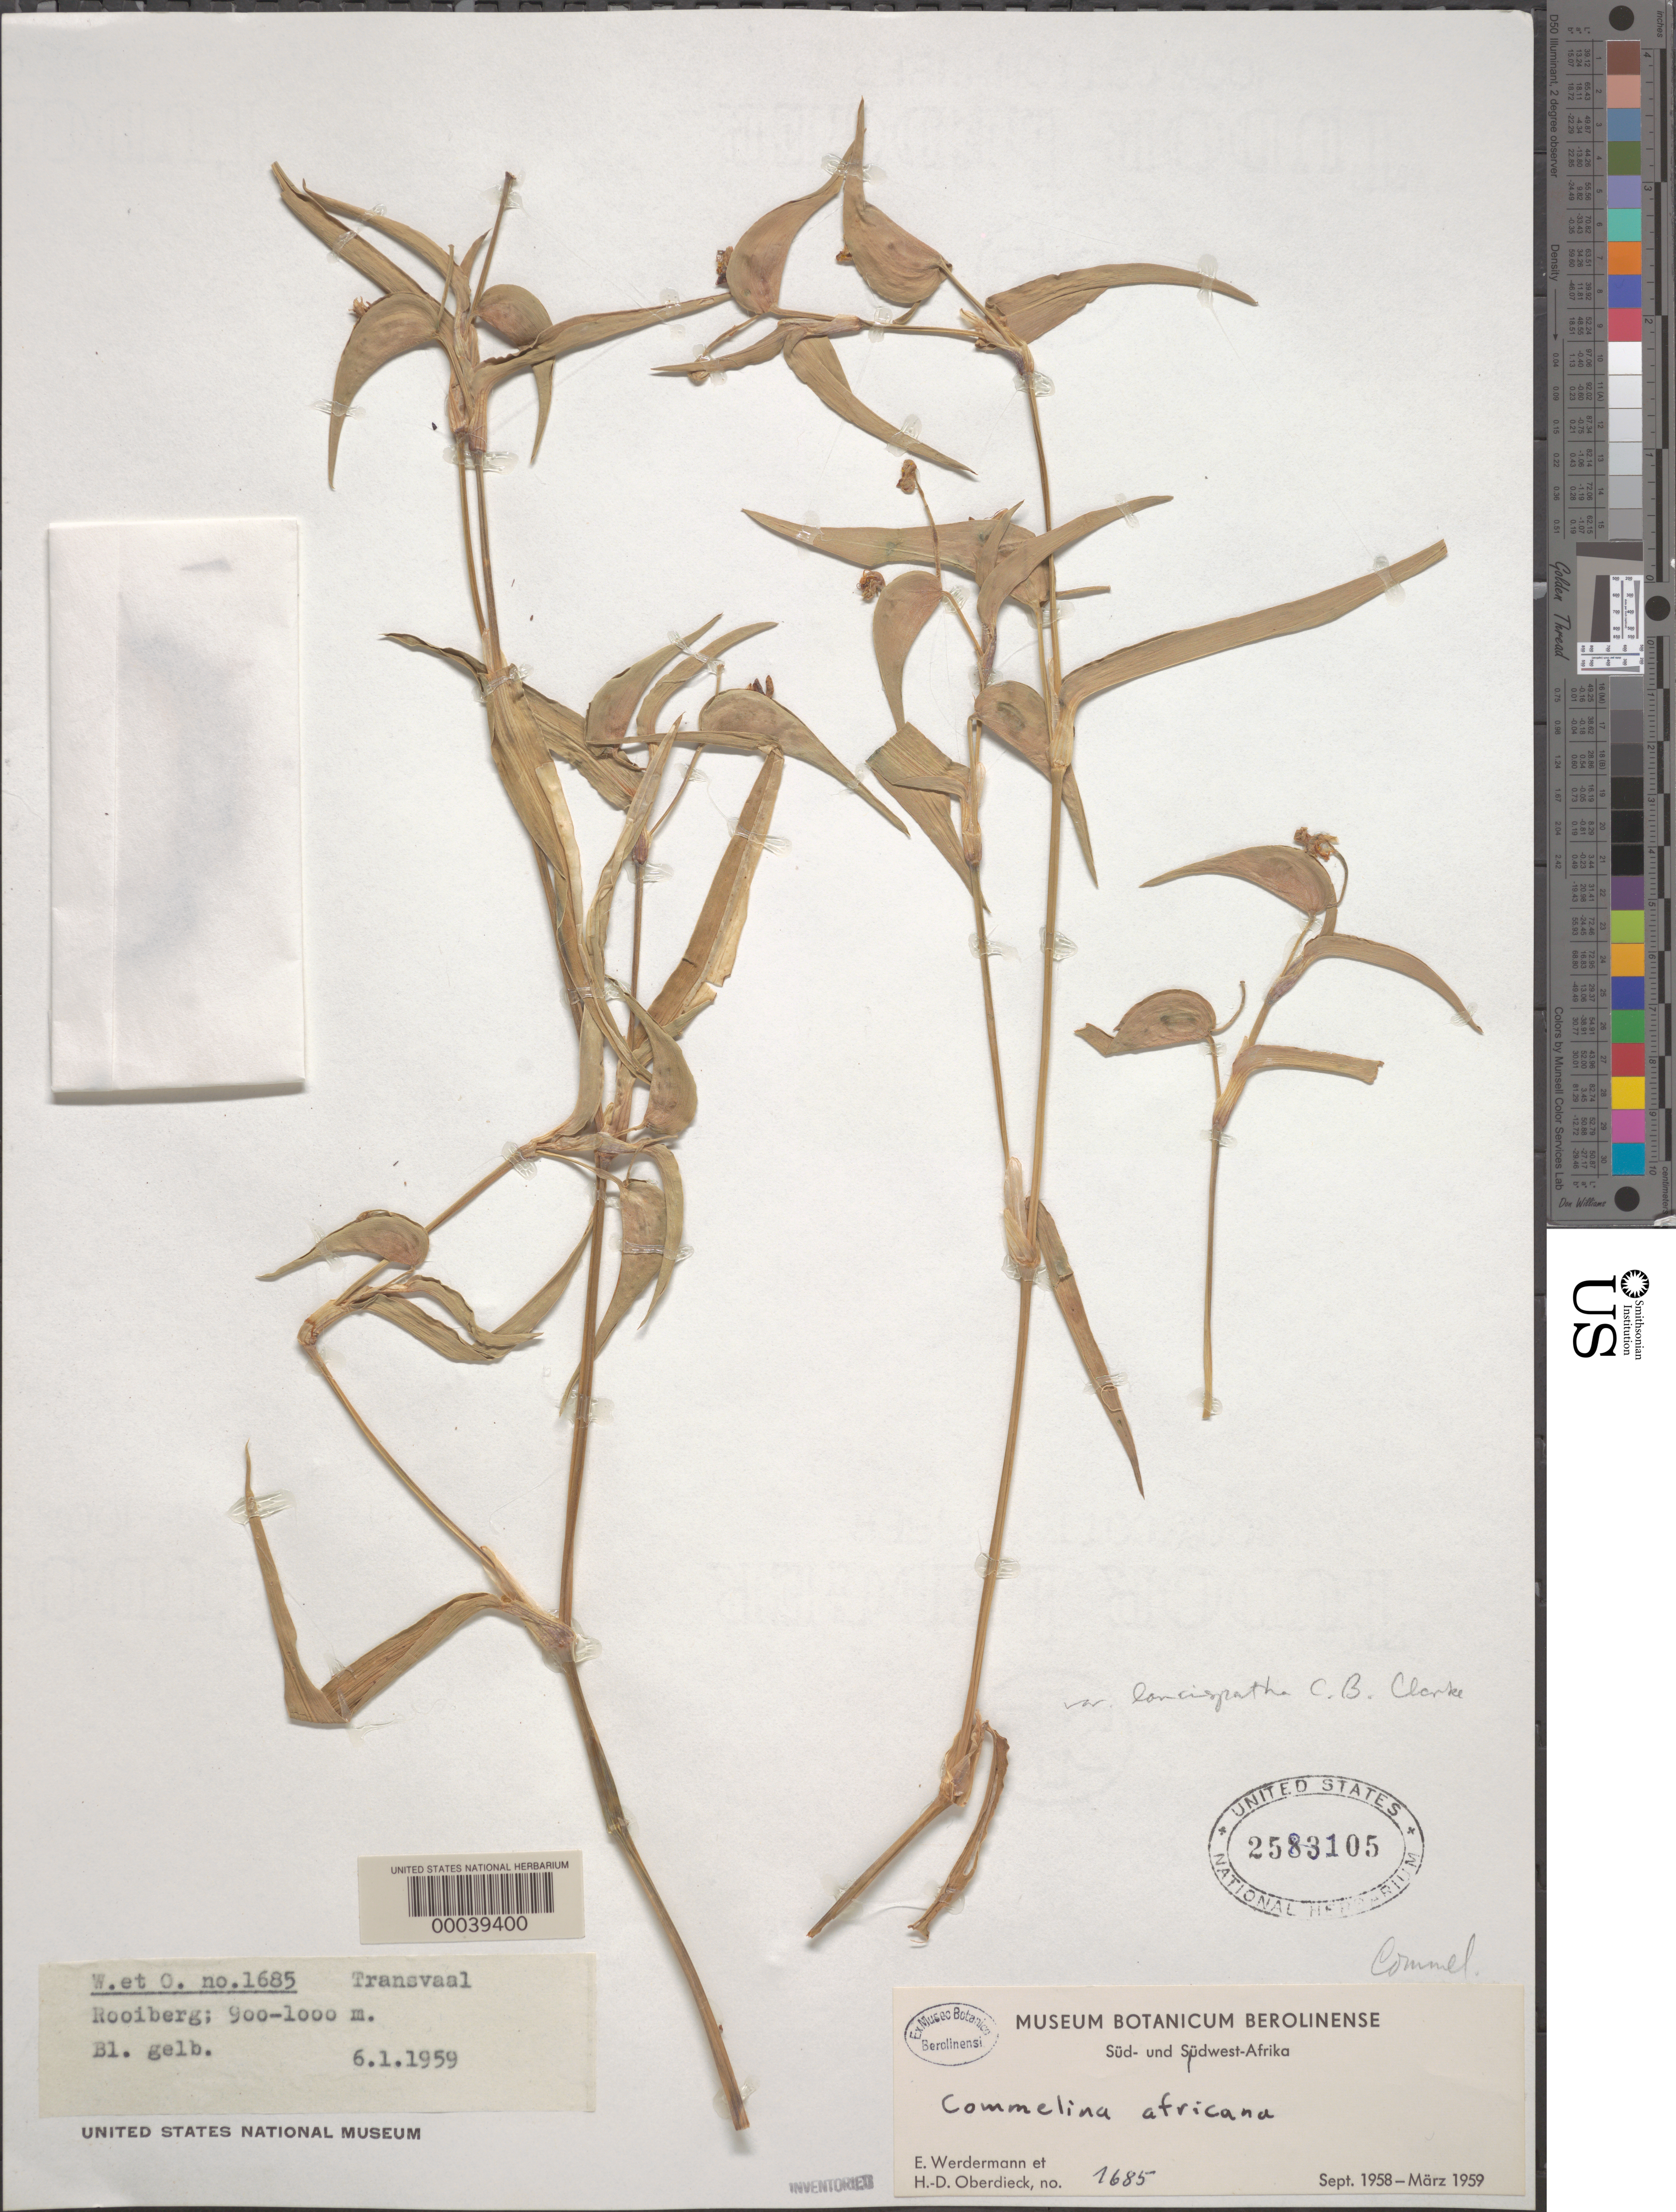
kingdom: Plantae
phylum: Tracheophyta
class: Liliopsida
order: Commelinales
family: Commelinaceae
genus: Commelina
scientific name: Commelina africana var. lancispatha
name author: C.B. Clarke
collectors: E. Werdermann & H. Oberdieck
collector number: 1685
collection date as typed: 06 Jan 1959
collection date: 1959-01-06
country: South Africa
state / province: Limpopo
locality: Rooiberg. Transvaal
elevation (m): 900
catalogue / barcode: US 2583105